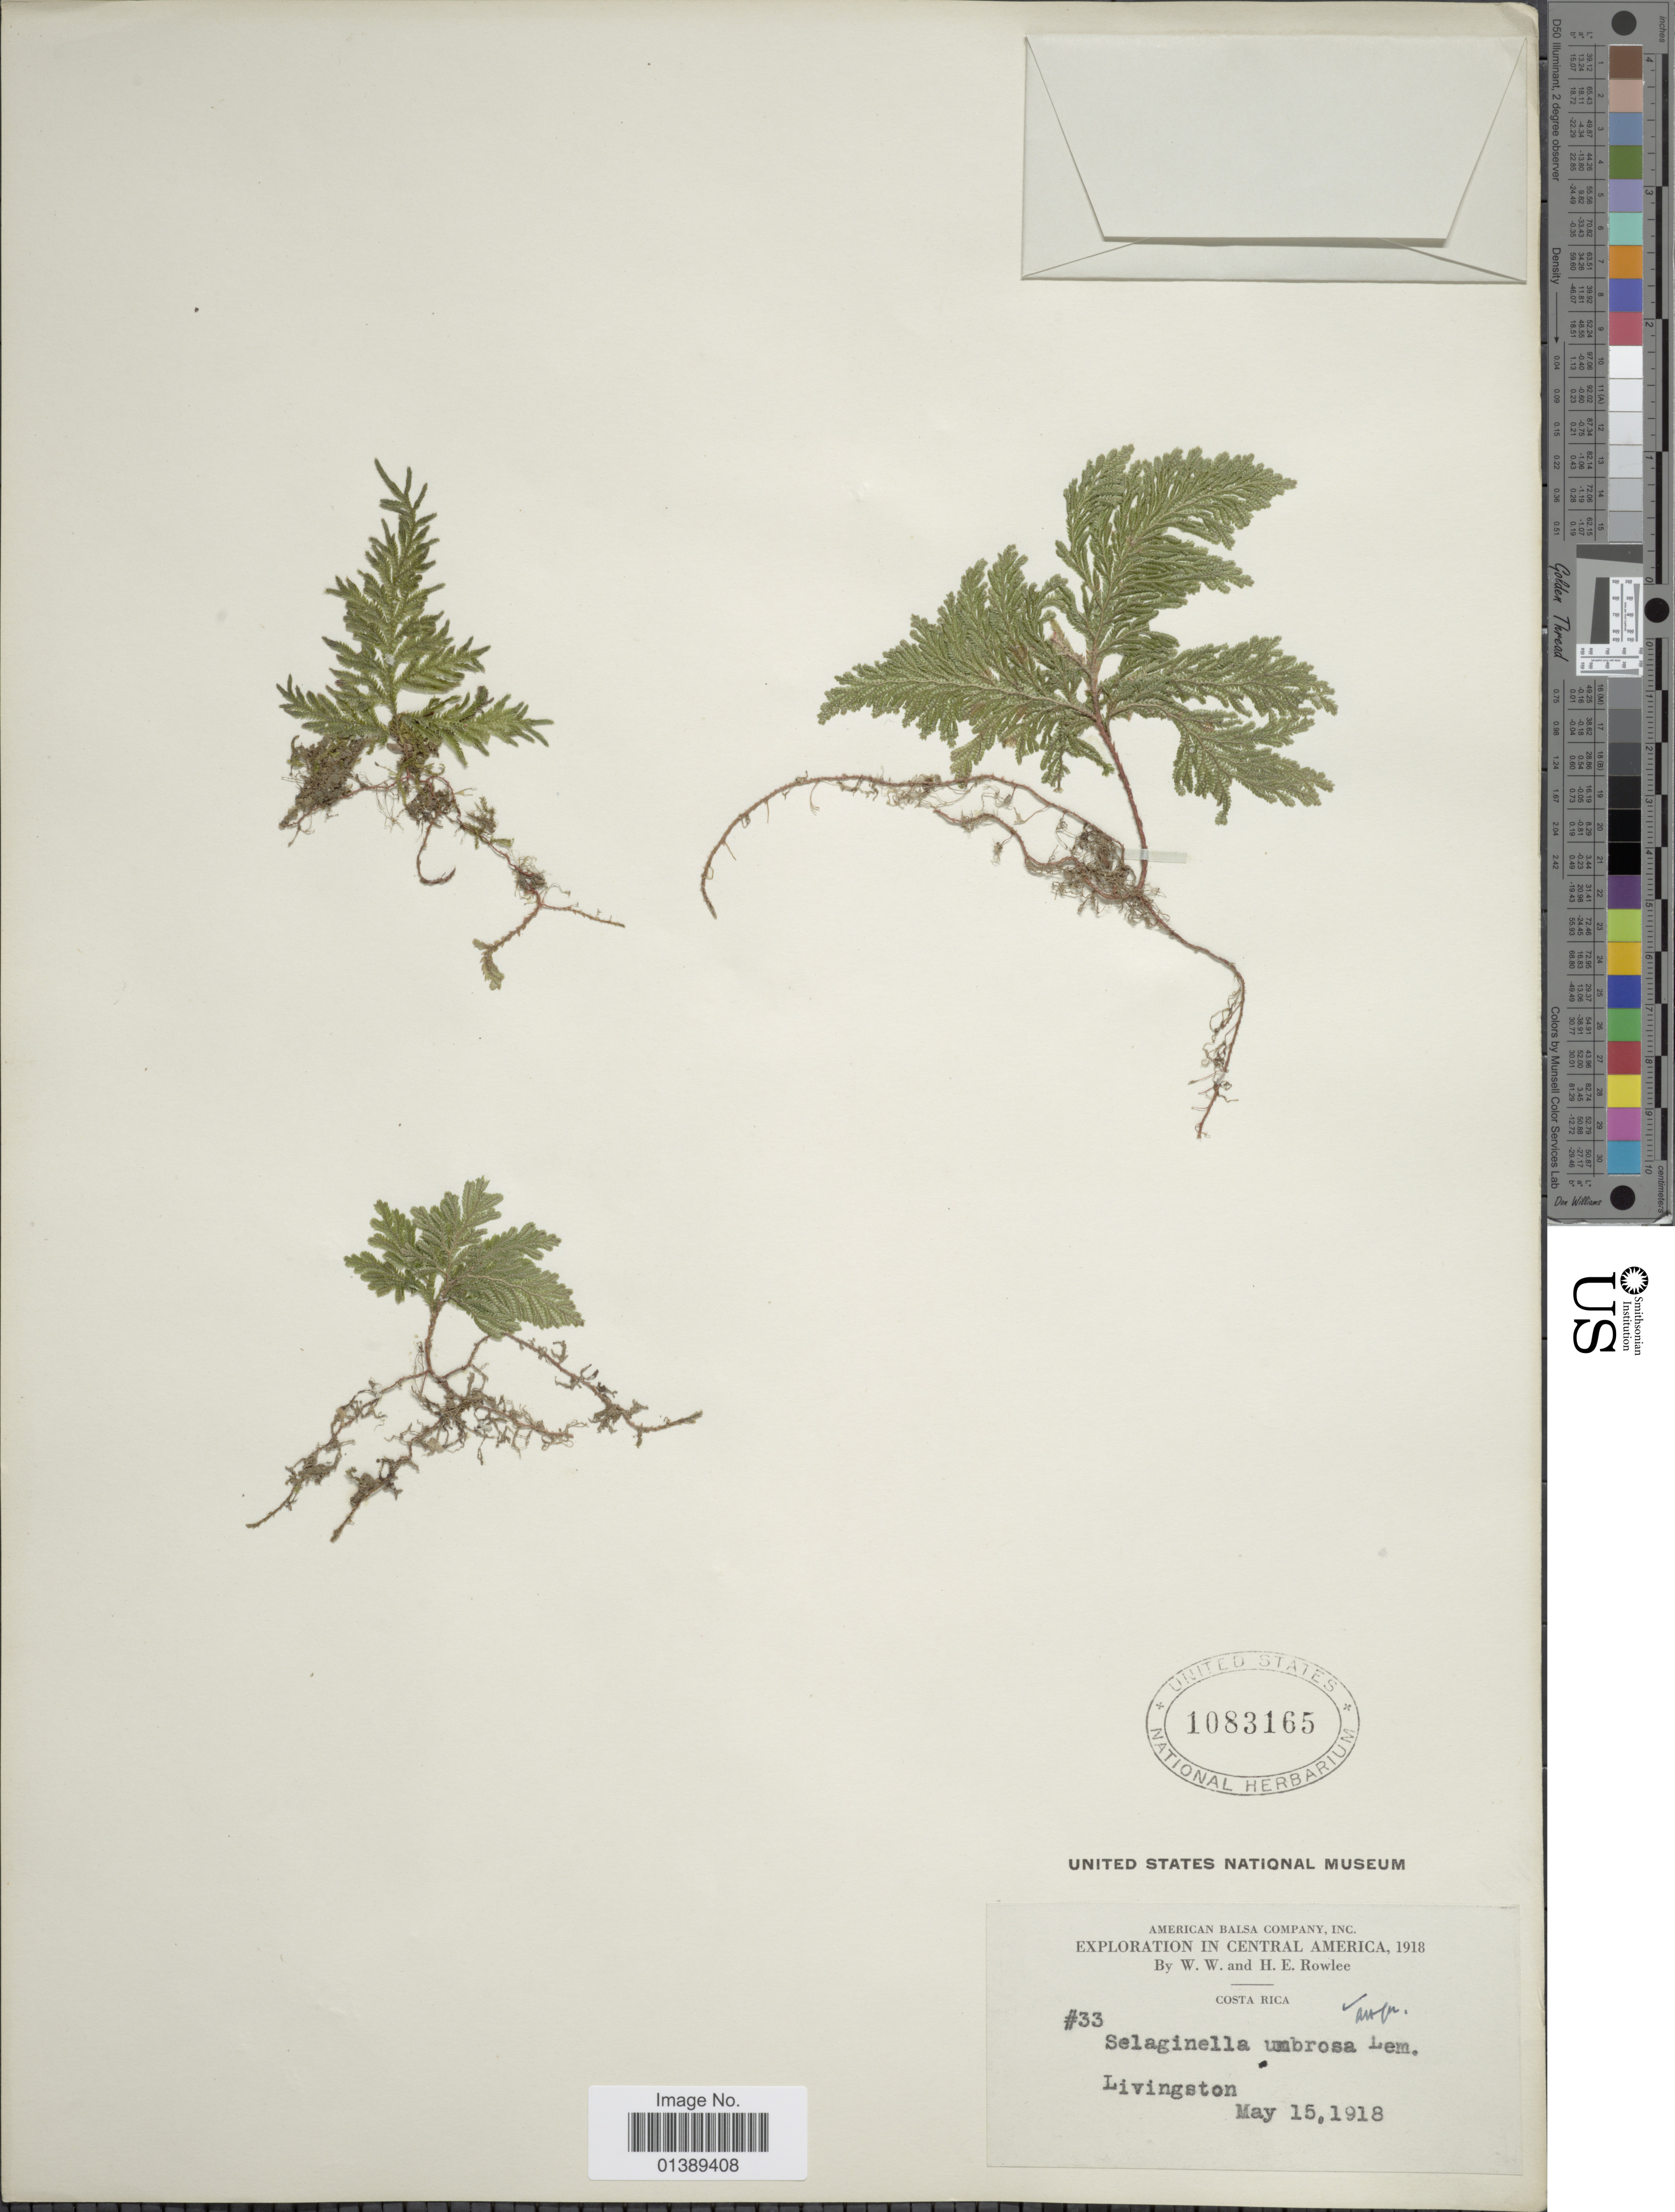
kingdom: Plantae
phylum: Tracheophyta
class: Lycopodiopsida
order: Selaginellales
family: Selaginellaceae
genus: Selaginella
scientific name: Selaginella umbrosa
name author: Lem. ex Hieron.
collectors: W. W. Rowlee & H. E. Rowlee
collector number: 33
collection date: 1918-05-15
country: Costa Rica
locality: Livingston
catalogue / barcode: US 1083165